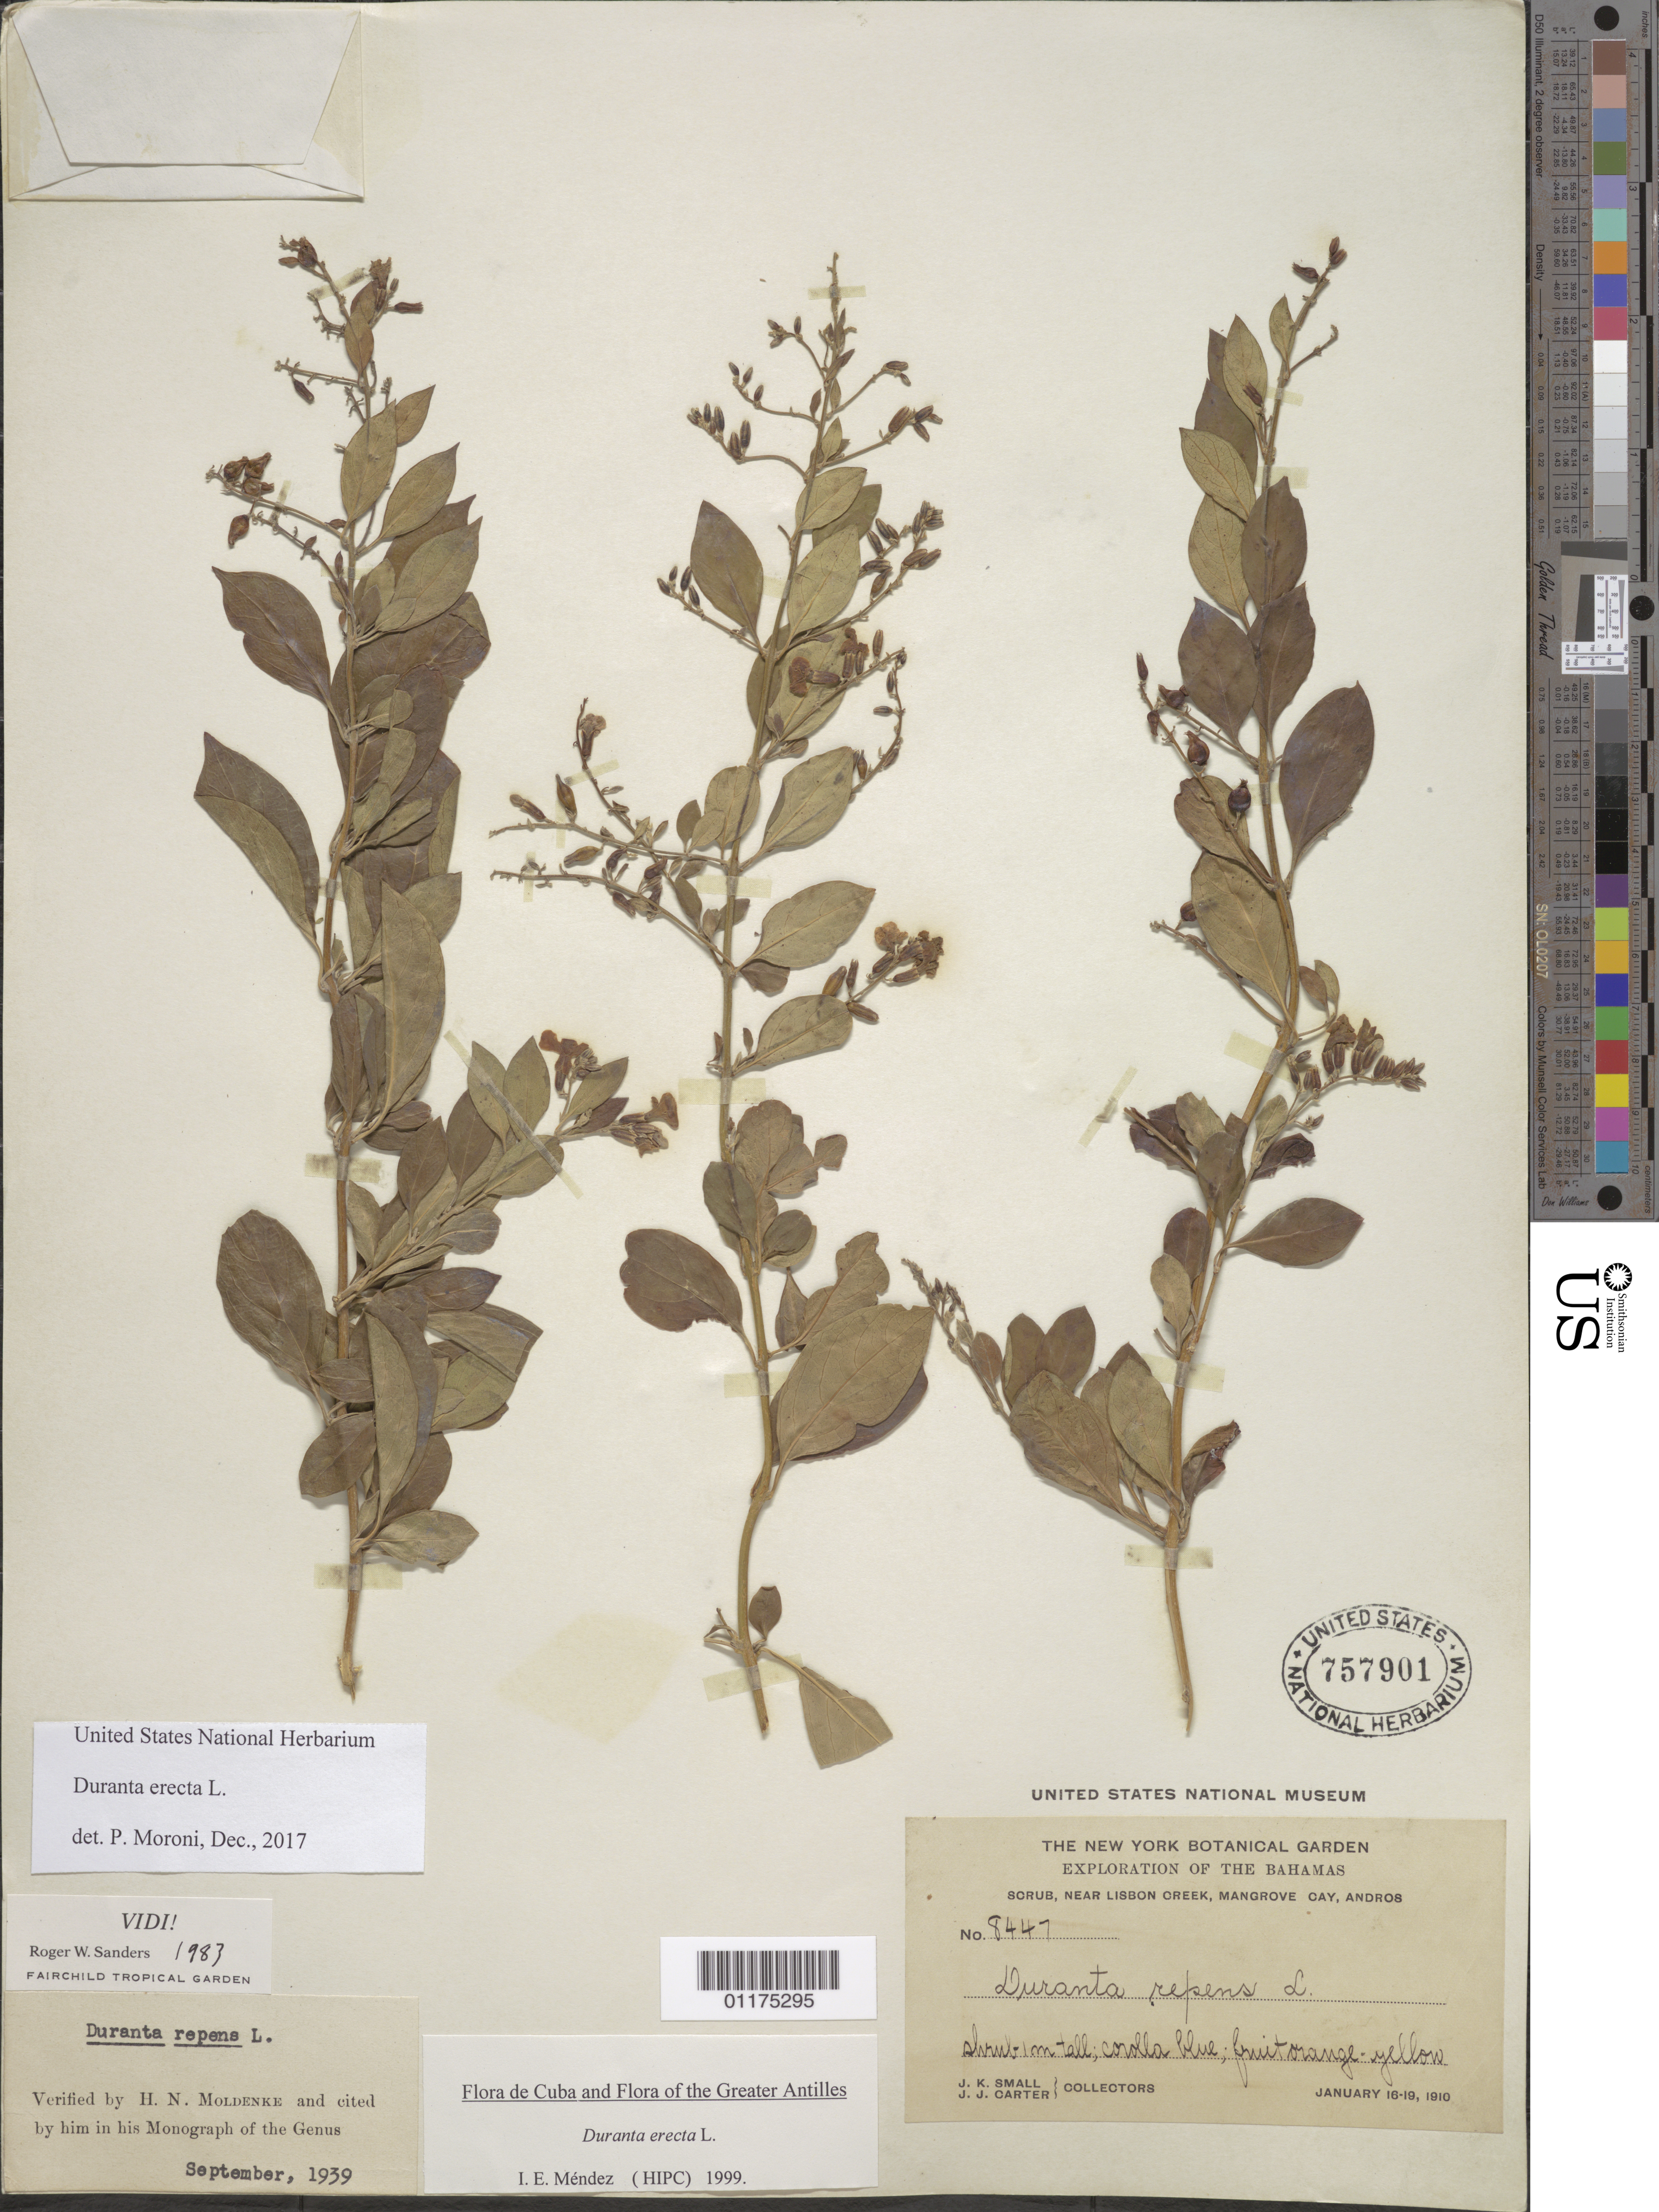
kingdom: Plantae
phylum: Tracheophyta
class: Magnoliopsida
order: Lamiales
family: Verbenaceae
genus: Duranta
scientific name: Duranta erecta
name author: L.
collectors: J. K. Small & J. J. Carter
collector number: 8447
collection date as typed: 16 Jan 1910 to 19 Jan 1910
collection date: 1910-01-16/1910-01-19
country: Bahamas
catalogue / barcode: US 757901